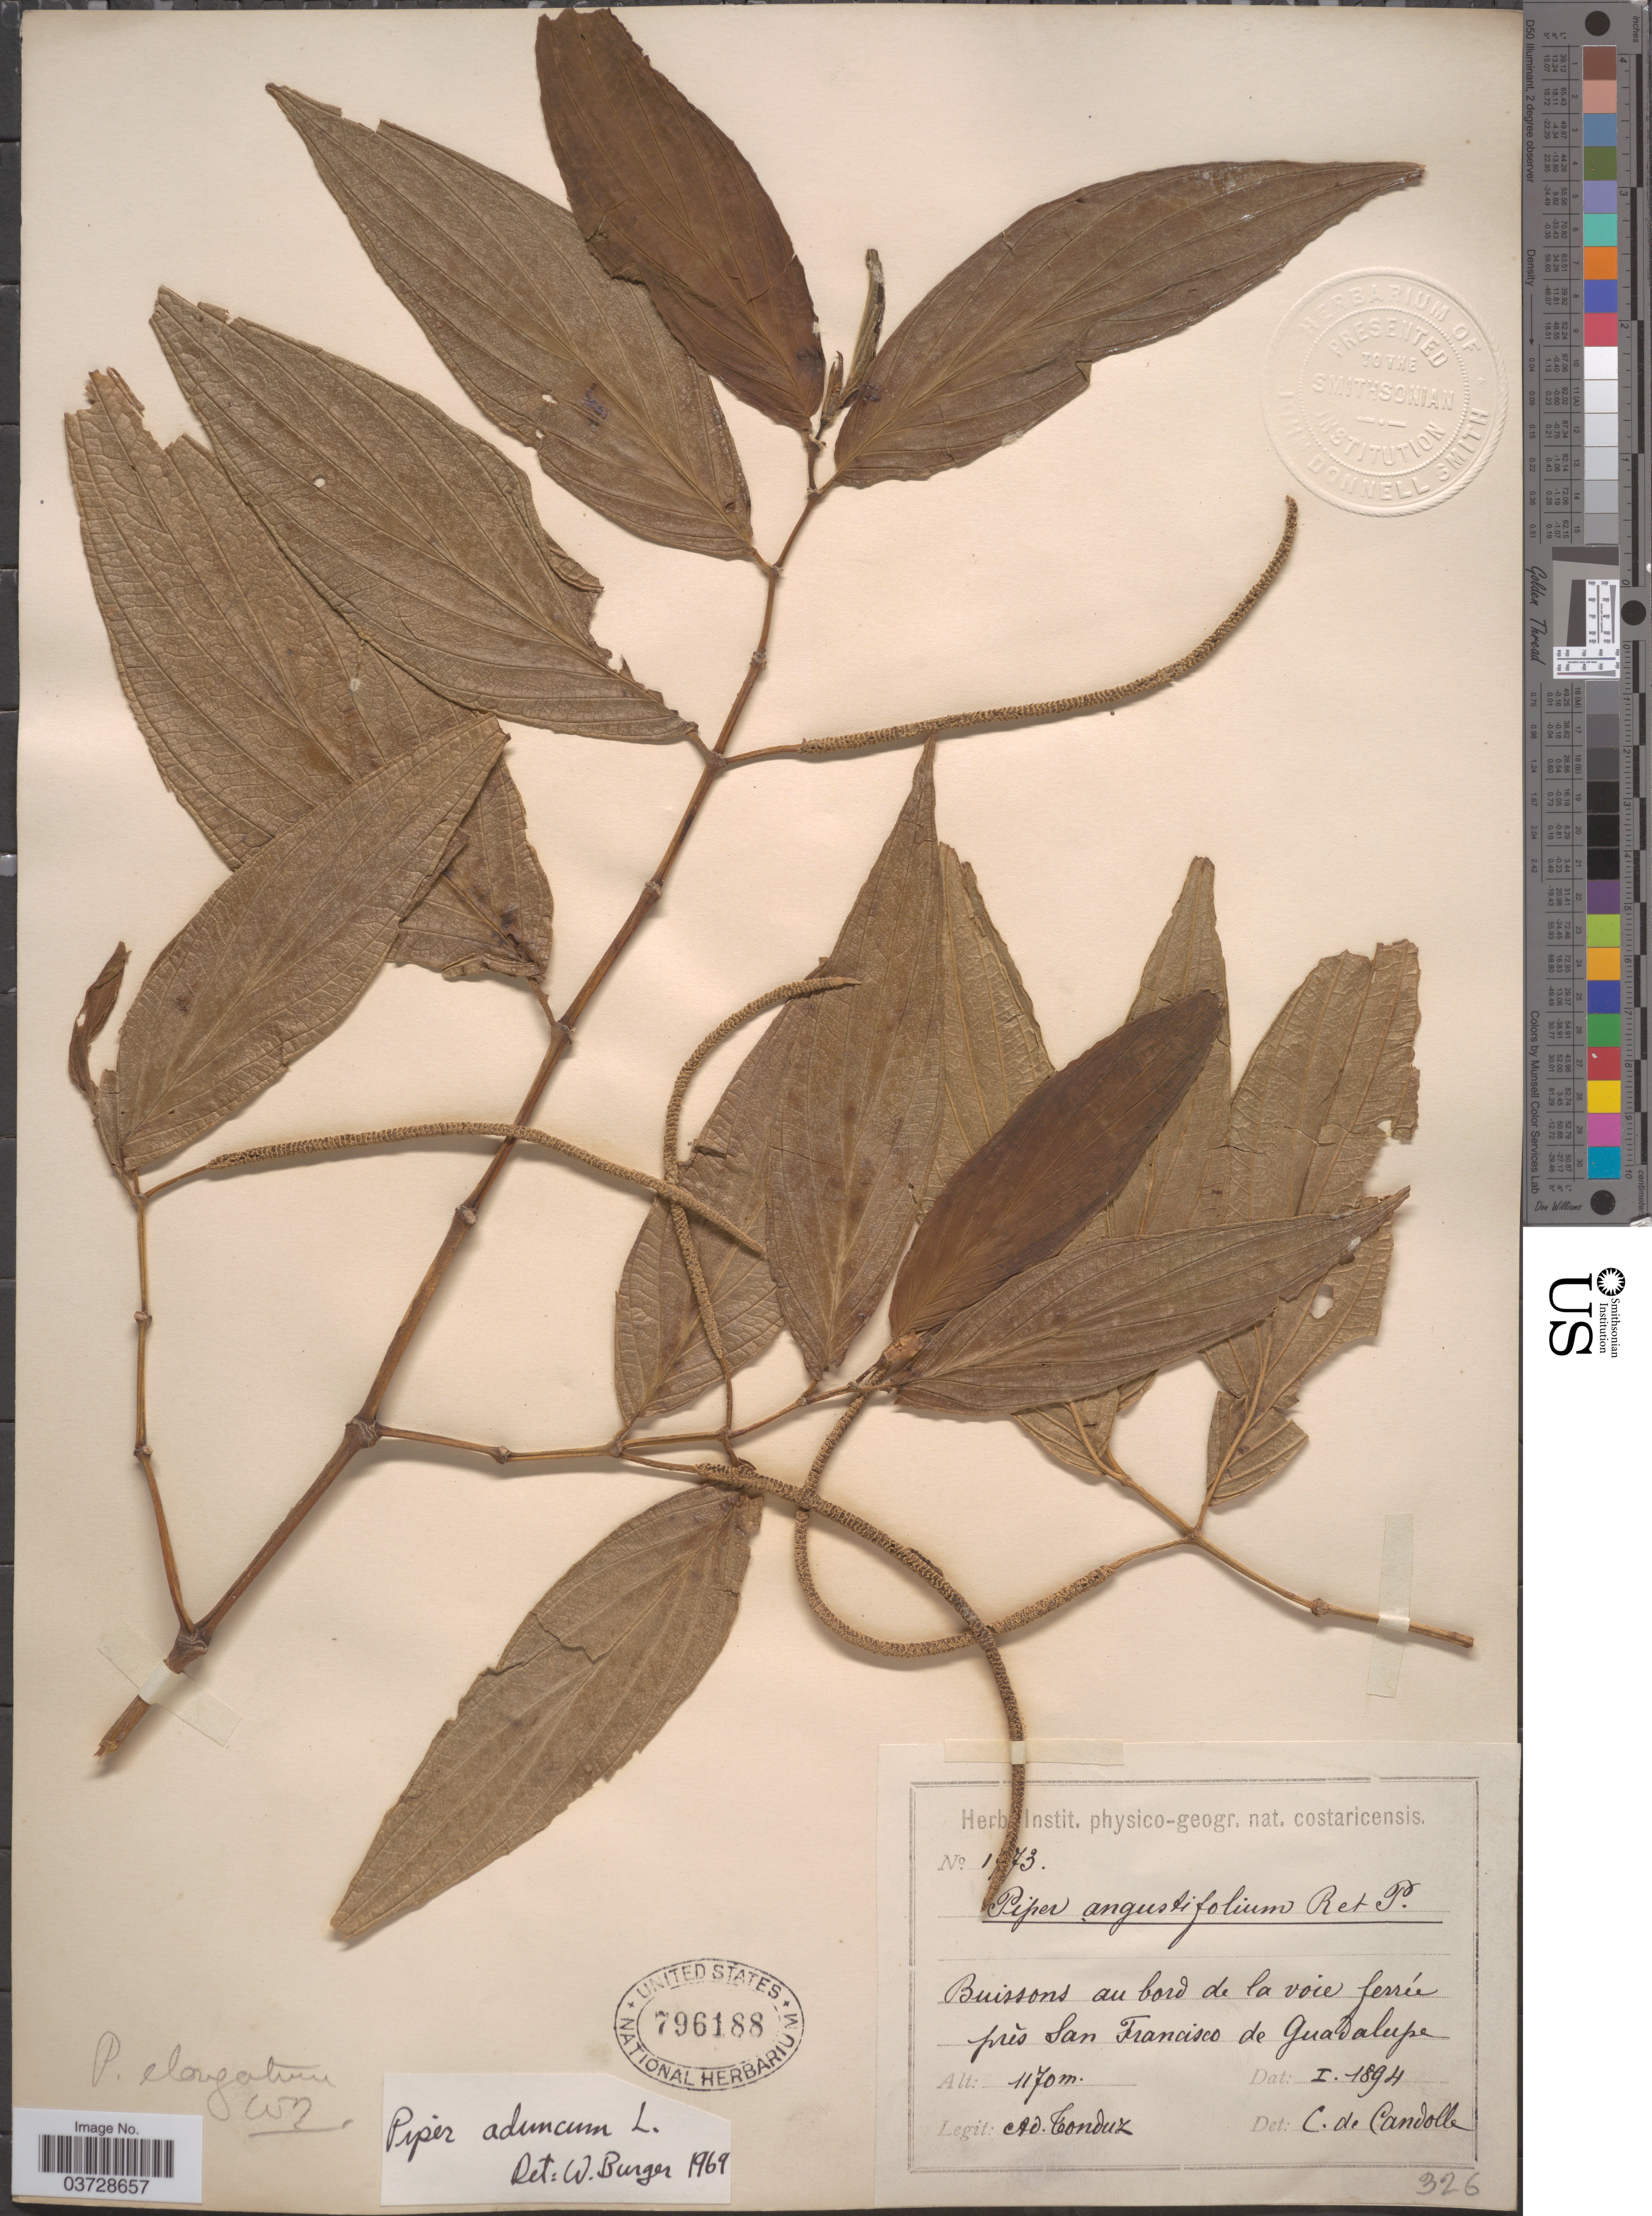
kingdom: Plantae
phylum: Tracheophyta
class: Magnoliopsida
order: Piperales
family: Piperaceae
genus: Piper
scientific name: Piper aduncum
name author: L.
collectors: A. Tonduz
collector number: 1!73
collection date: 1894-01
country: Costa Rica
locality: Buissons au bord de la voie ferrée prés San Francisco de Guadalupe.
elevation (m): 1170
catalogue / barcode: US 796188